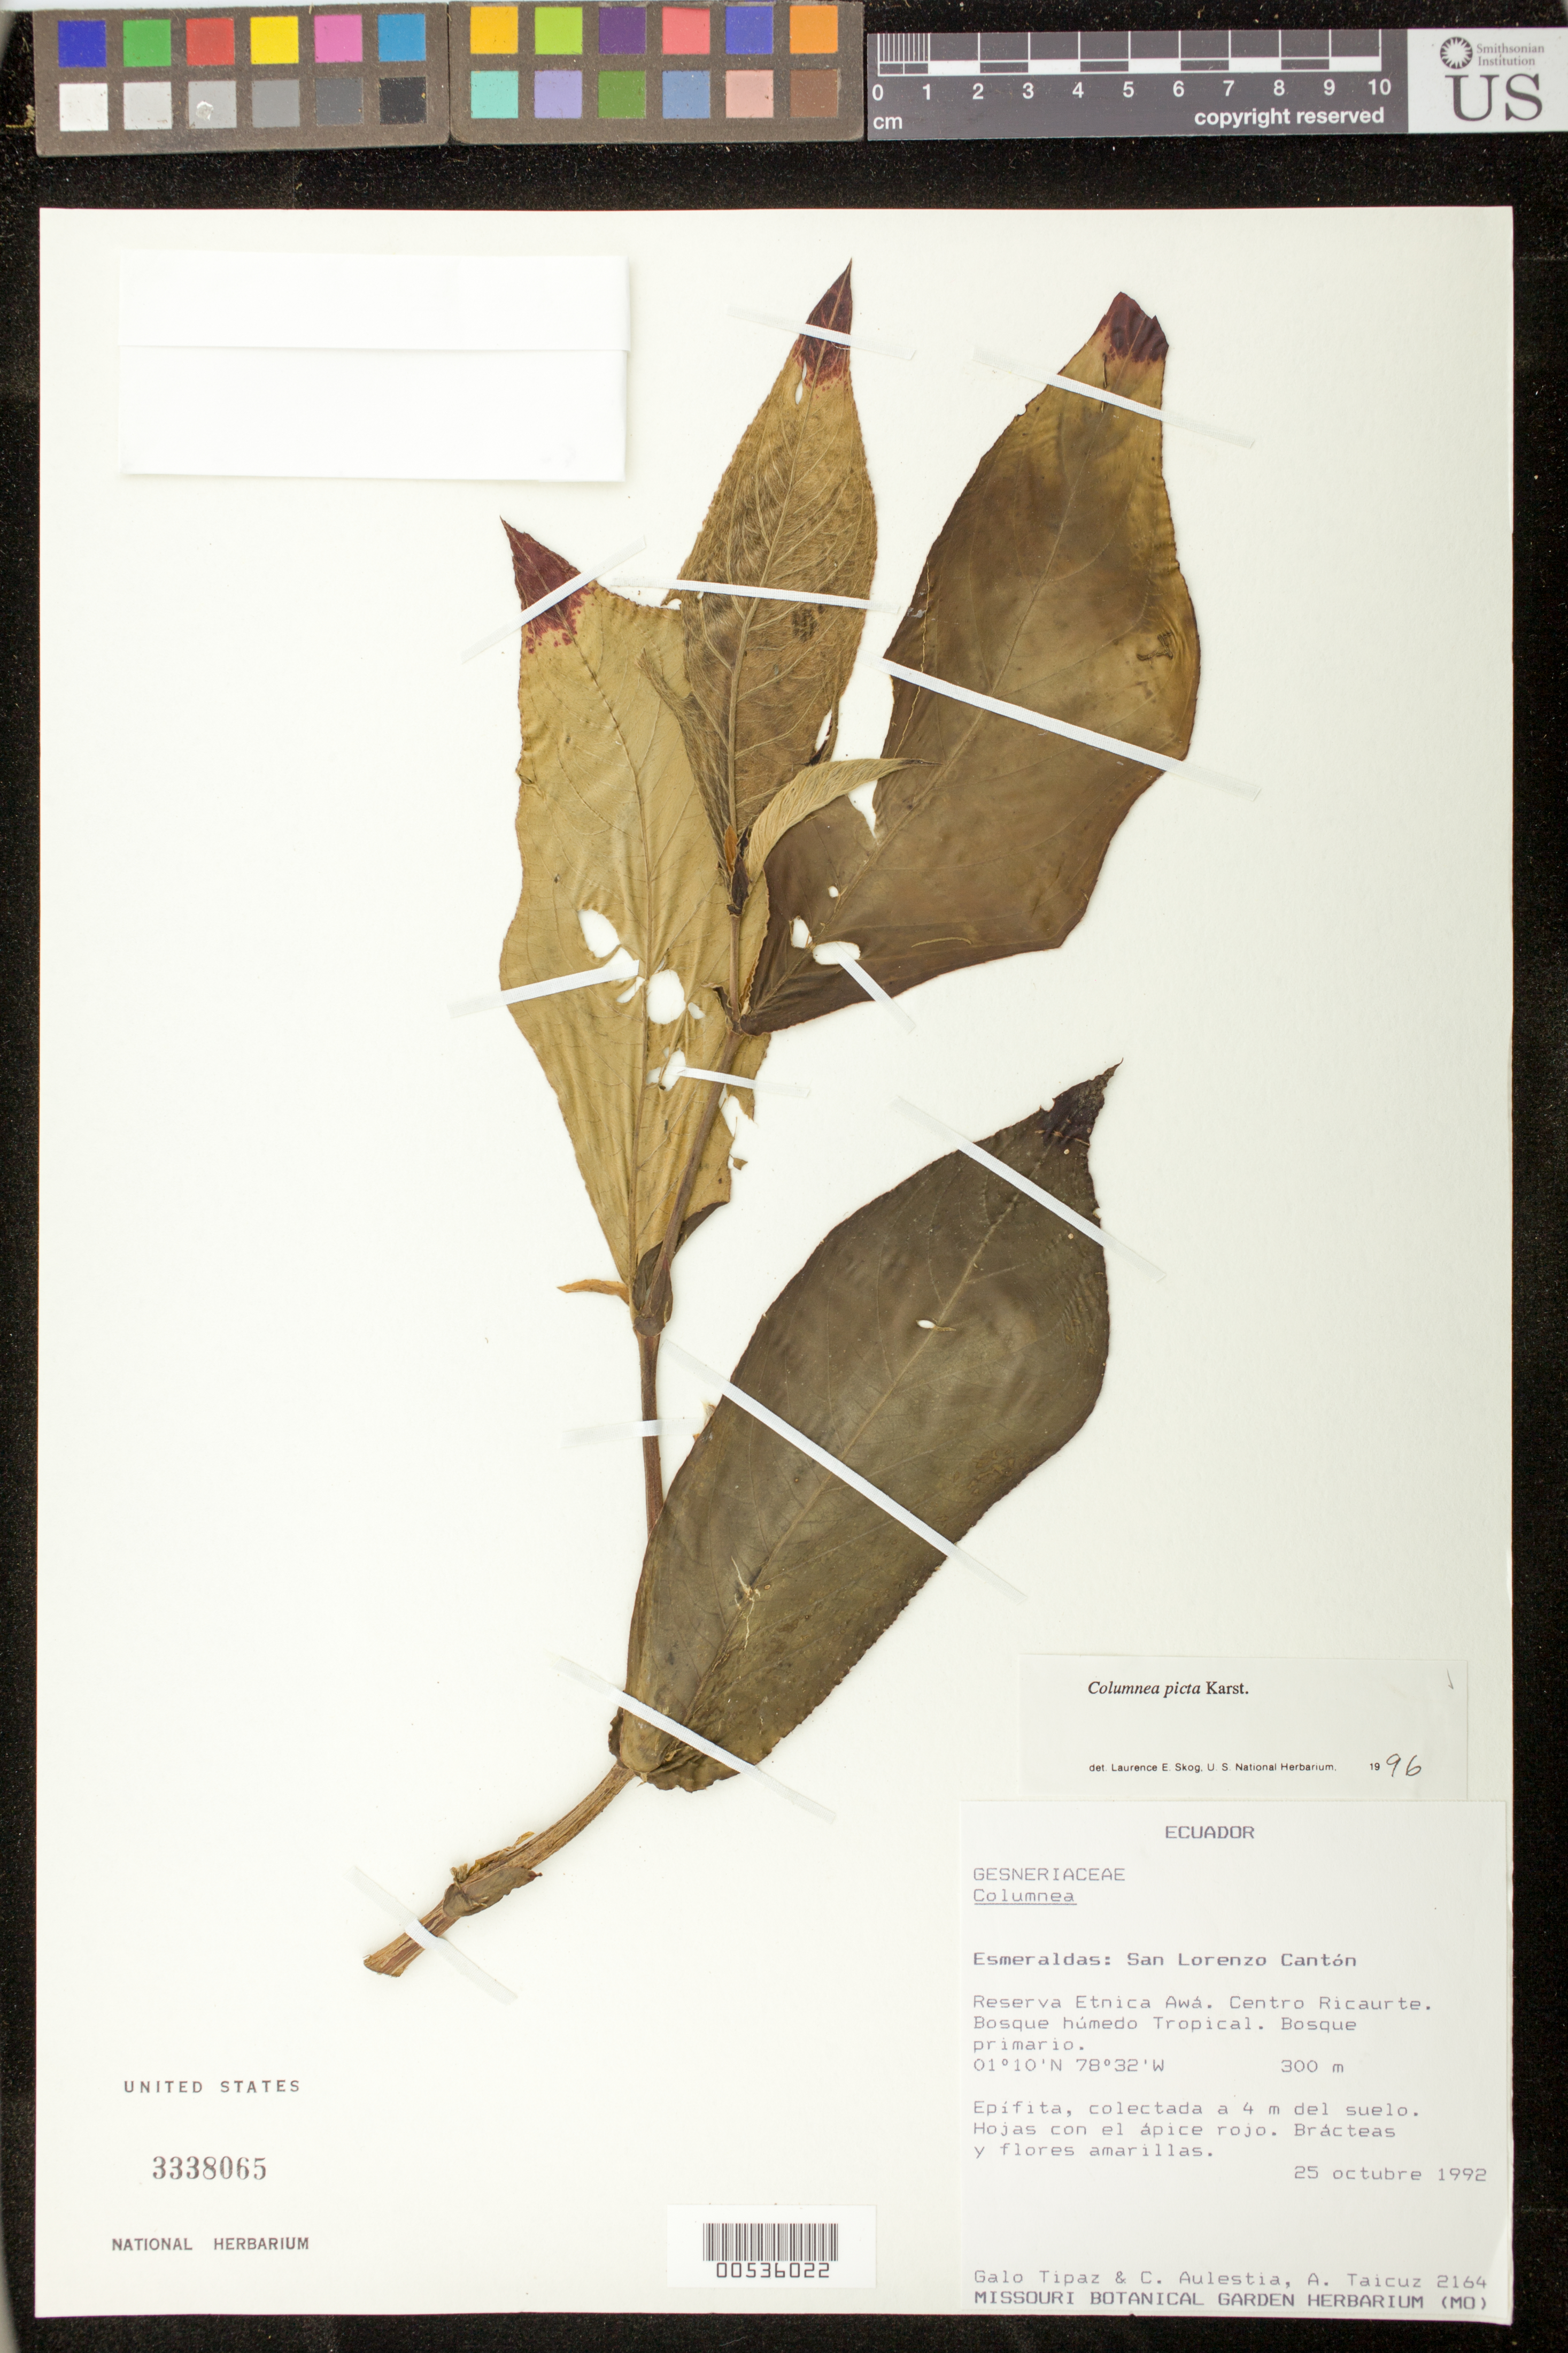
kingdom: Plantae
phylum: Tracheophyta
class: Magnoliopsida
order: Lamiales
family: Gesneriaceae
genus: Columnea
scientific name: Columnea karsteniana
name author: Singh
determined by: Skog, Laurence E.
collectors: G. Tipaz, C. Aulestia & A. Taicuz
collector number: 2164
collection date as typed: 25 Oct 1992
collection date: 1992-10-25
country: Ecuador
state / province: Esmeraldas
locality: San Lorenzo Cantón: Reserva Etnica Awá, Centro Ricaurte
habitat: Bosque húmedo tropical; bosque primario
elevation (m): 300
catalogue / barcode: US 3338065